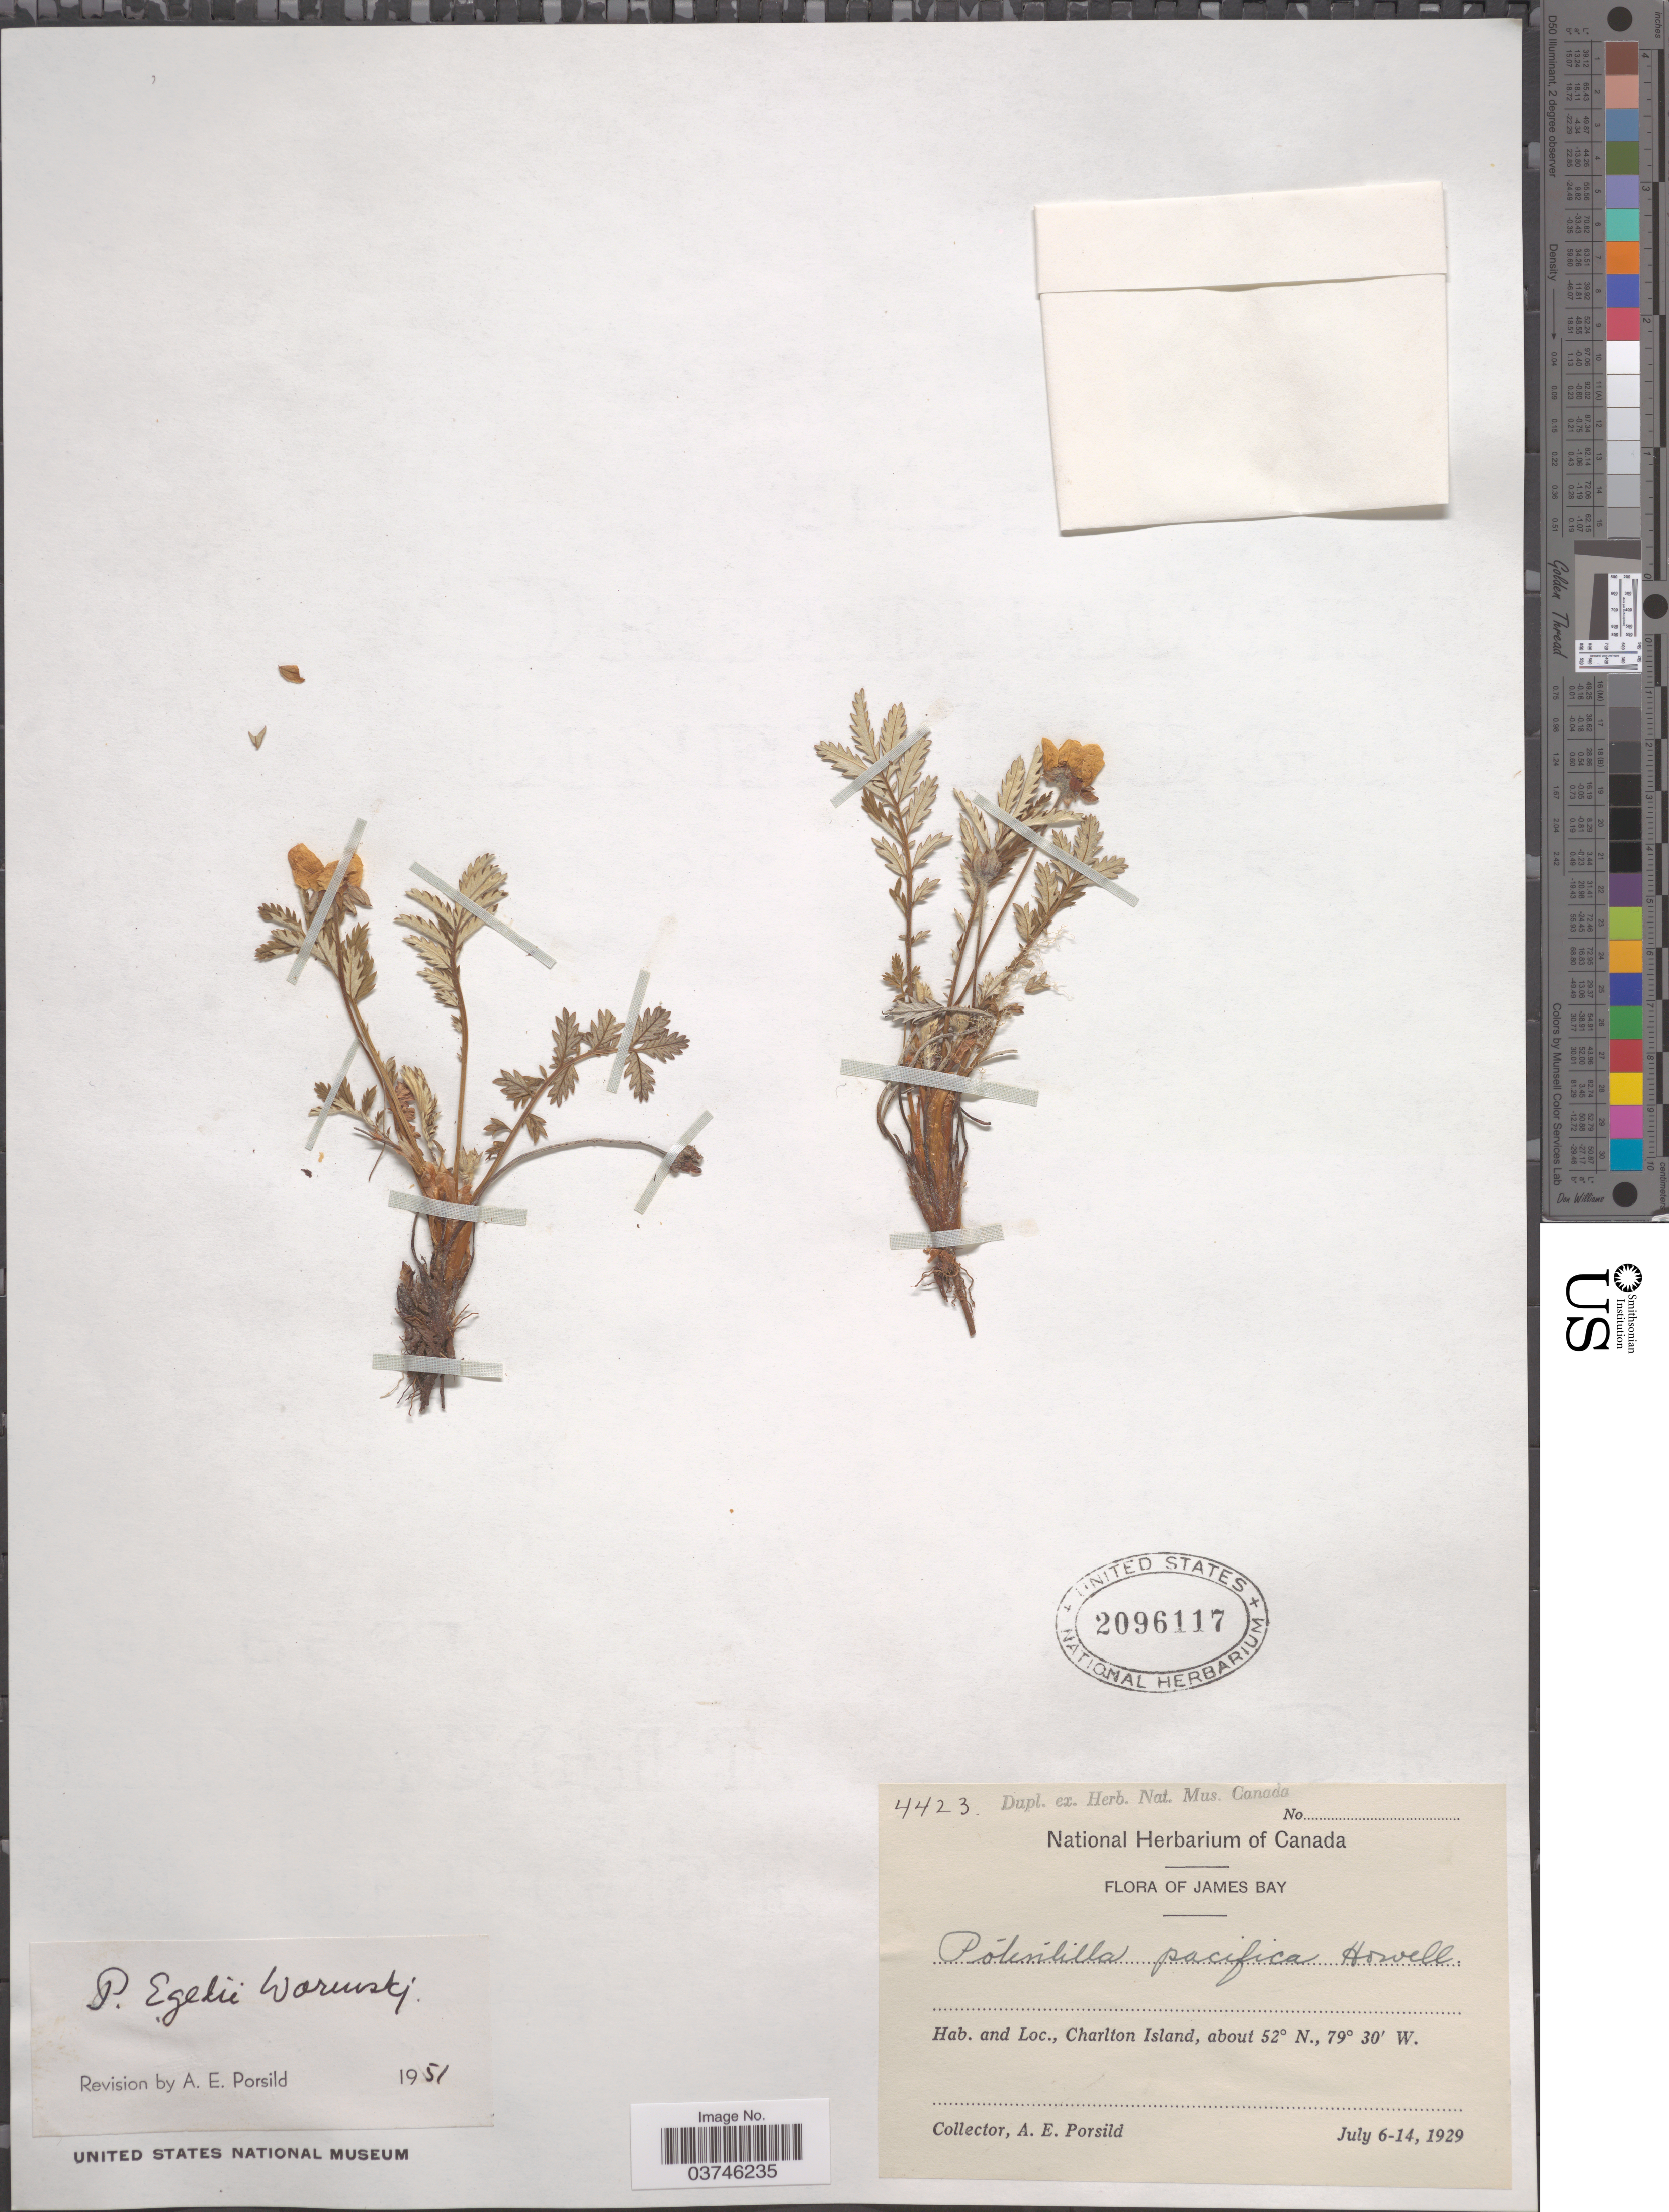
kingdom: Plantae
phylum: Tracheophyta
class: Magnoliopsida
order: Rosales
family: Rosaceae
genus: Argentina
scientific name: Argentina egedii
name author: (Wormsk. ex Oeder) Rydb.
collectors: A. E. Porsild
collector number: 4423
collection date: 1929-07-06/1929-07-14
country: Canada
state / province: Nunavut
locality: James Bay. Charlton Island.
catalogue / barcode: US 2096117